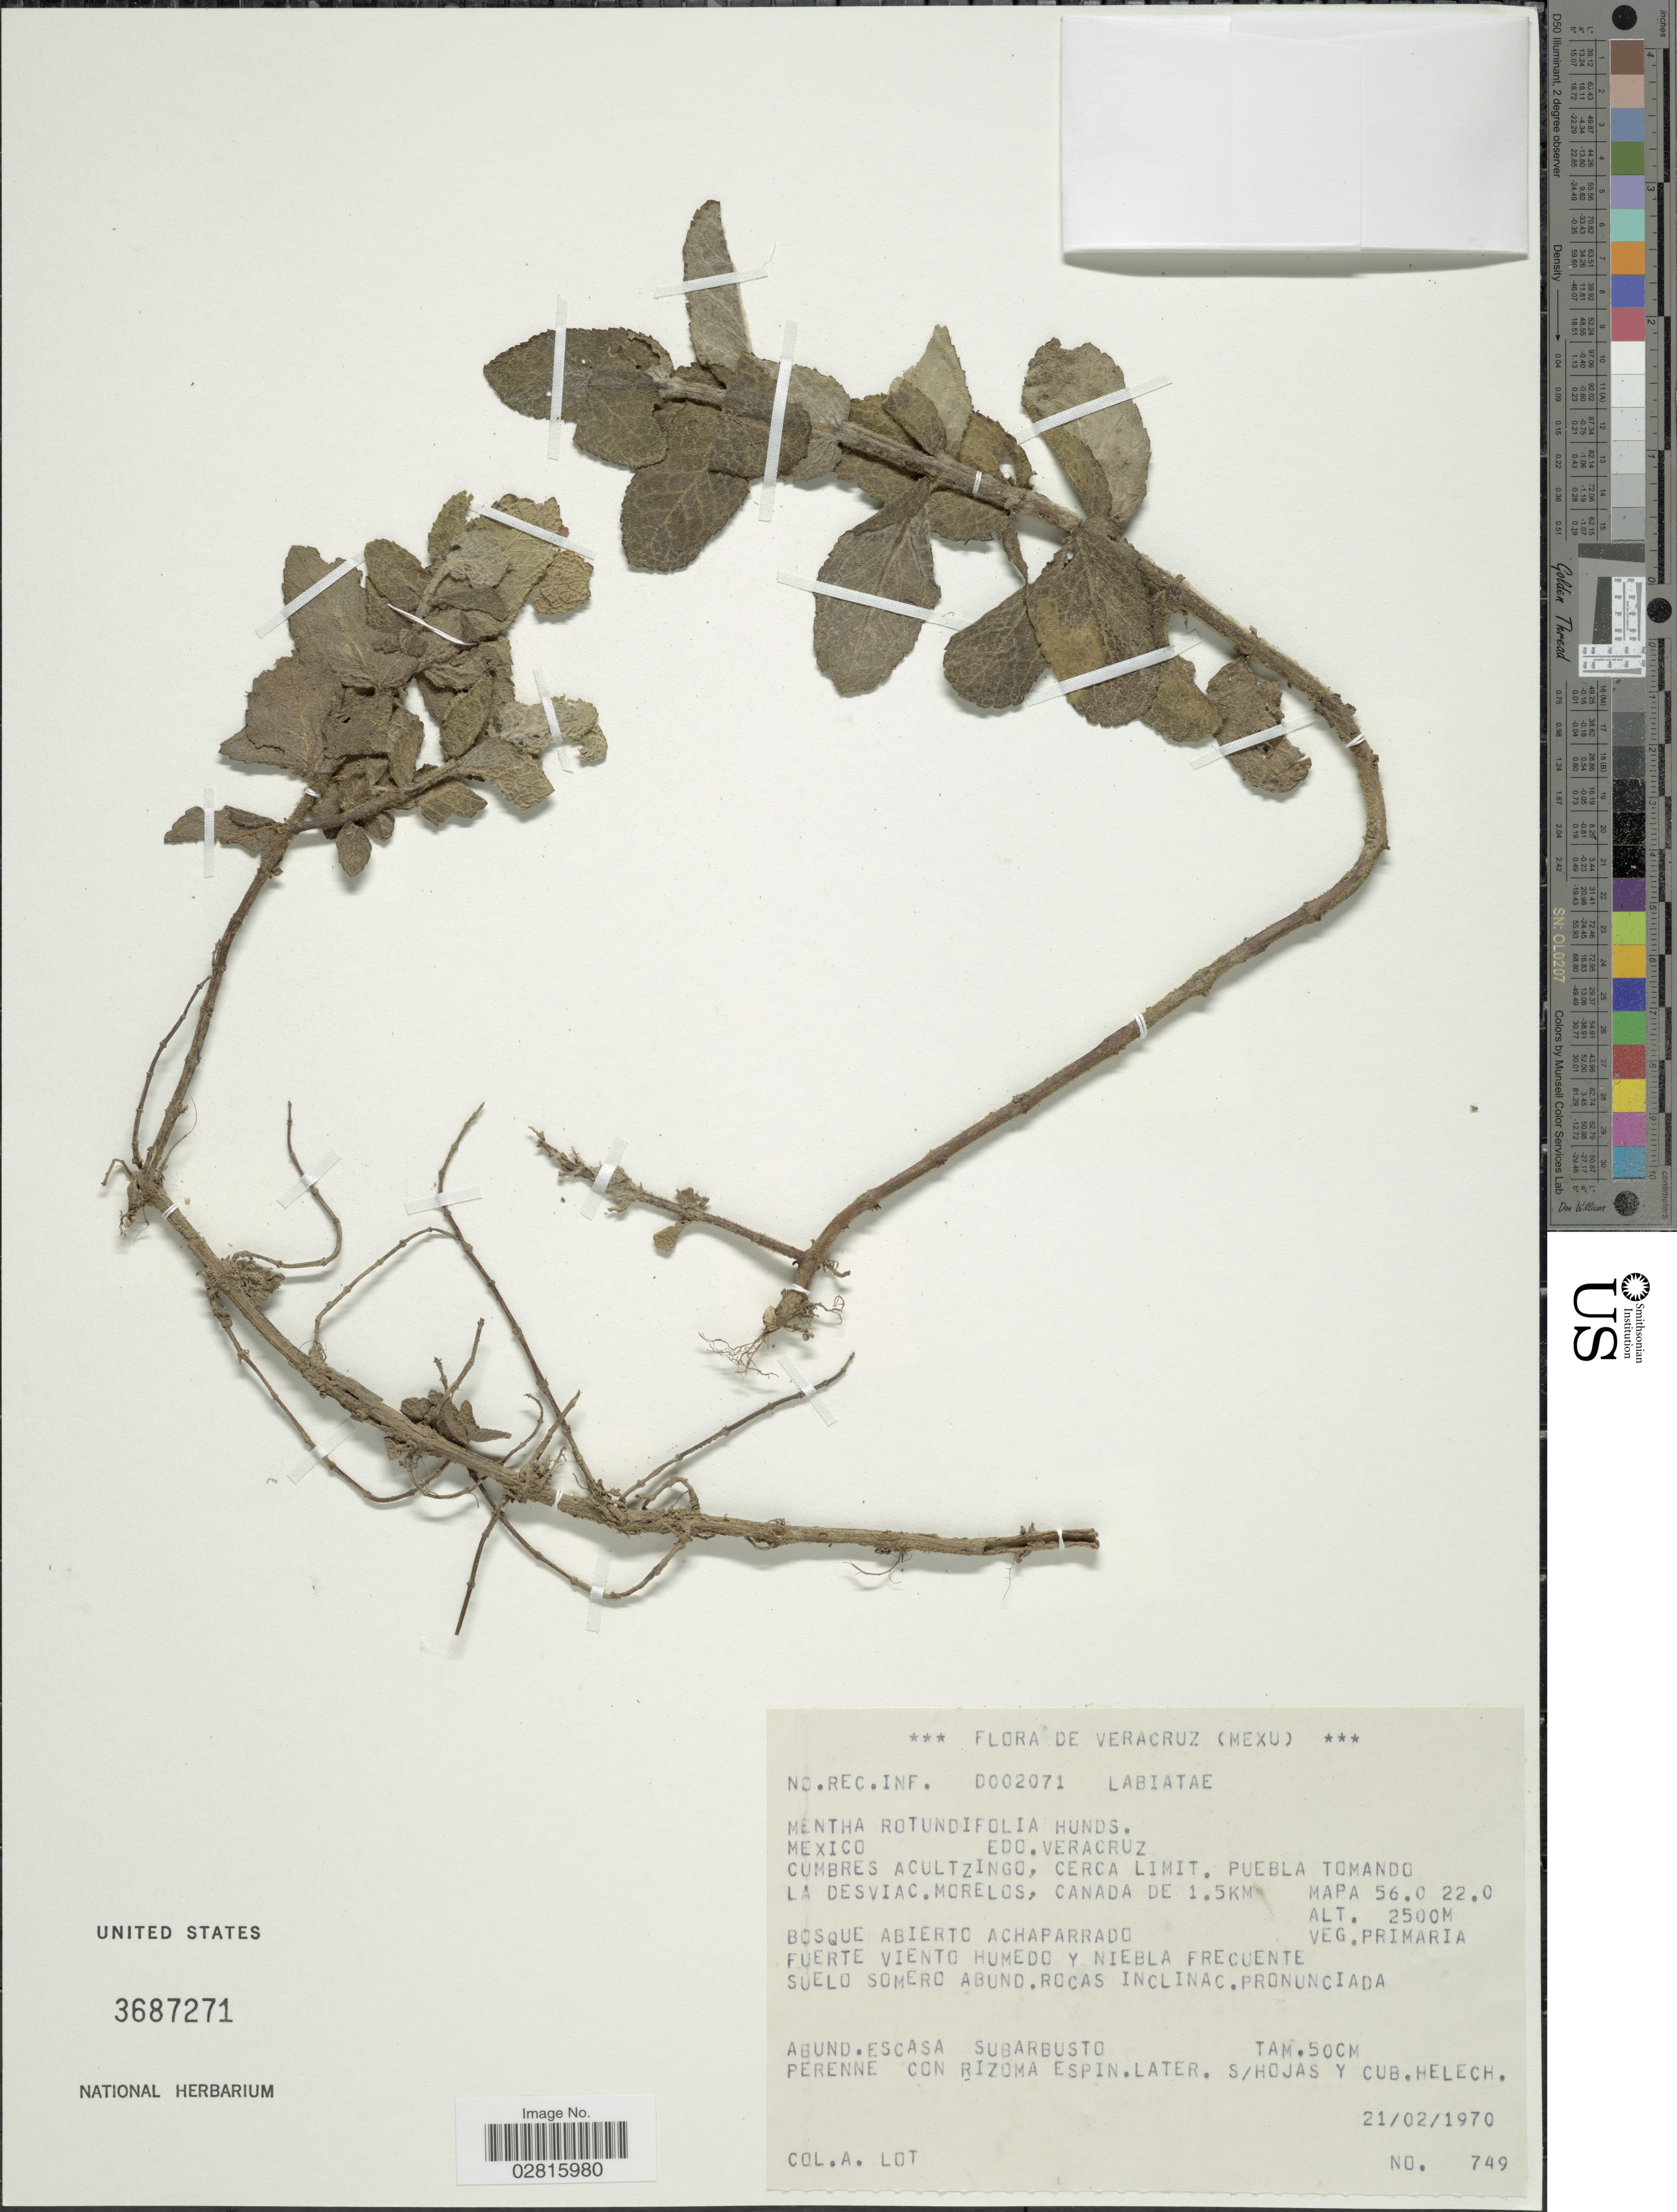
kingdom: Plantae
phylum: Tracheophyta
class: Magnoliopsida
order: Lamiales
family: Lamiaceae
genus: Mentha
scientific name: Mentha rotundifolia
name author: (L.) Huds.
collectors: Lot, A.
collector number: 749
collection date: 1970-02-21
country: Mexico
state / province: Veracruz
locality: Edo. Veracruz. Cumbres acultzingo, cerca limit. Puebla Tomando la desviac. Morelos, Canada de 1.5 km.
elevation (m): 2500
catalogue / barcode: US 3687271